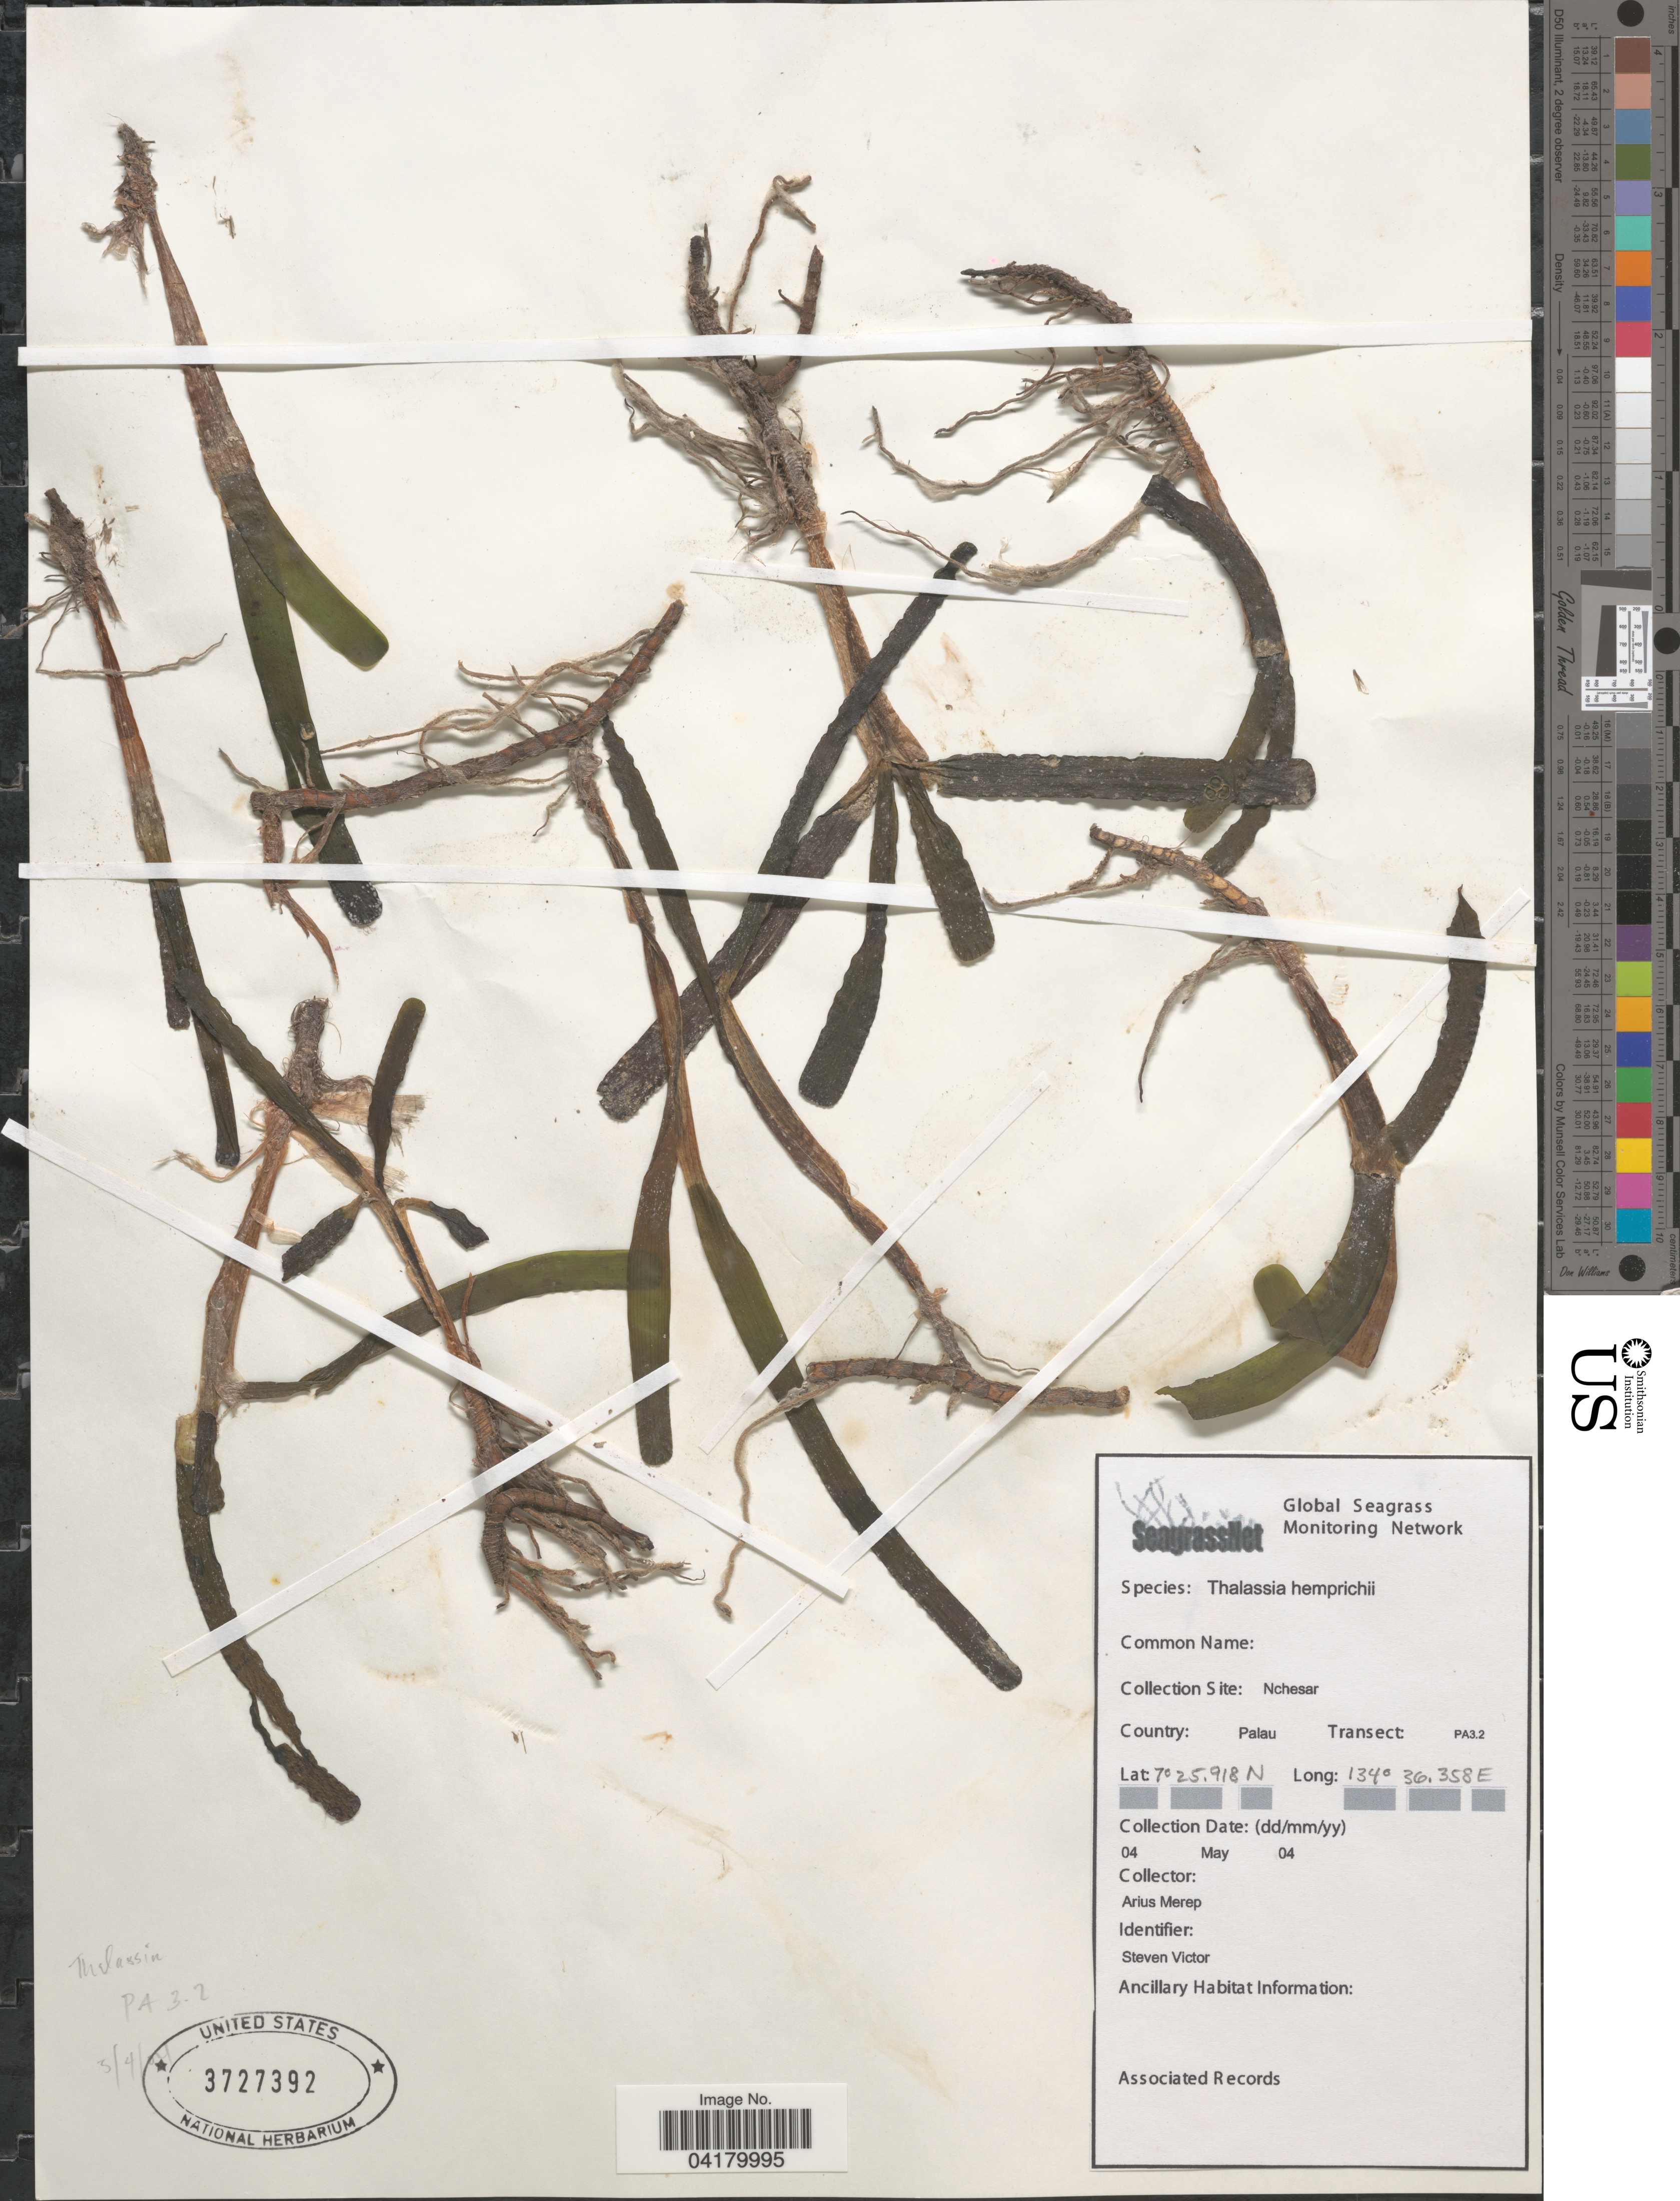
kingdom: Plantae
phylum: Tracheophyta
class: Liliopsida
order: Alismatales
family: Hydrocharitaceae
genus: Thalassia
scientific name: Thalassia hemprichii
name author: Asch.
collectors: S. Victor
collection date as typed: Transcribed d/m/y: 4/5/4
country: Palau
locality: Collection Site: Nchesar. Country: Palau Transect: PA3.2.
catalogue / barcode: US 3727392